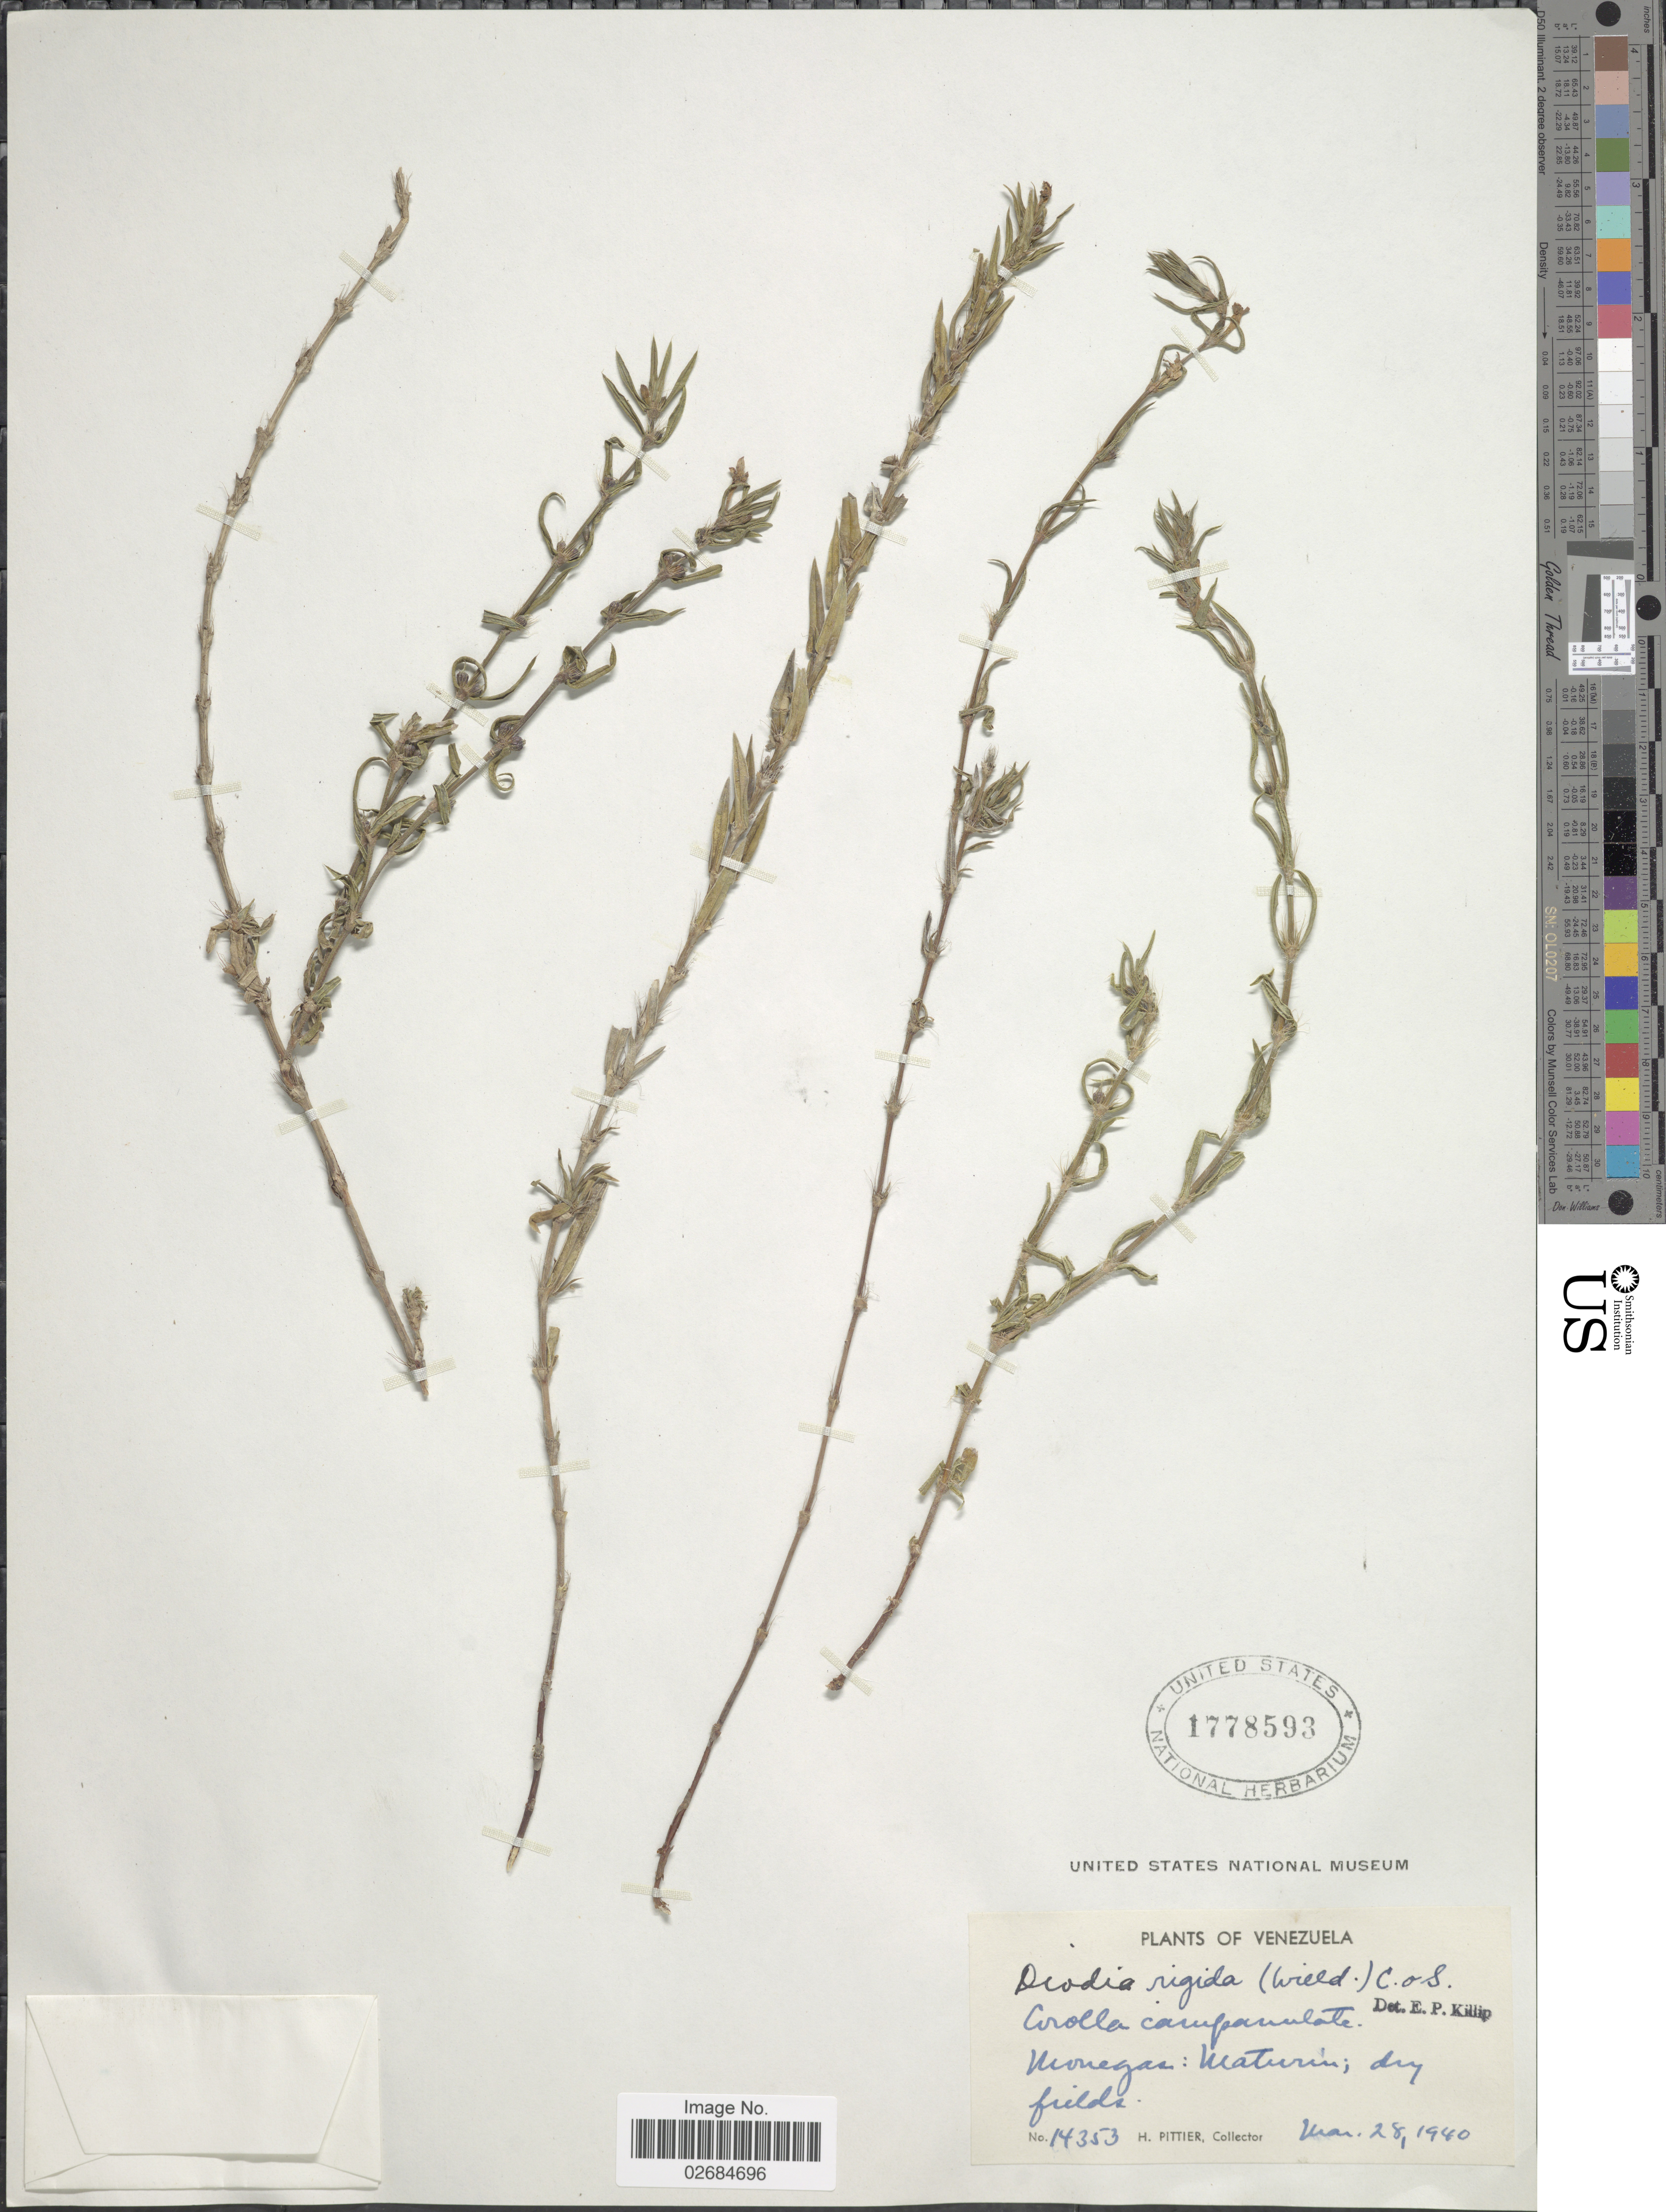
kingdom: Plantae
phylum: Tracheophyta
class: Magnoliopsida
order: Gentianales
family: Rubiaceae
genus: Diodia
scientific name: Diodia apiculata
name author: (Willd. ex Roem. & Schult.) K. Schum.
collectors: H. F. Pittier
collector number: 14353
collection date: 1940-03-28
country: Venezuela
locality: Monegas: Maturin, dry fields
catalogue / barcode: US 1778593